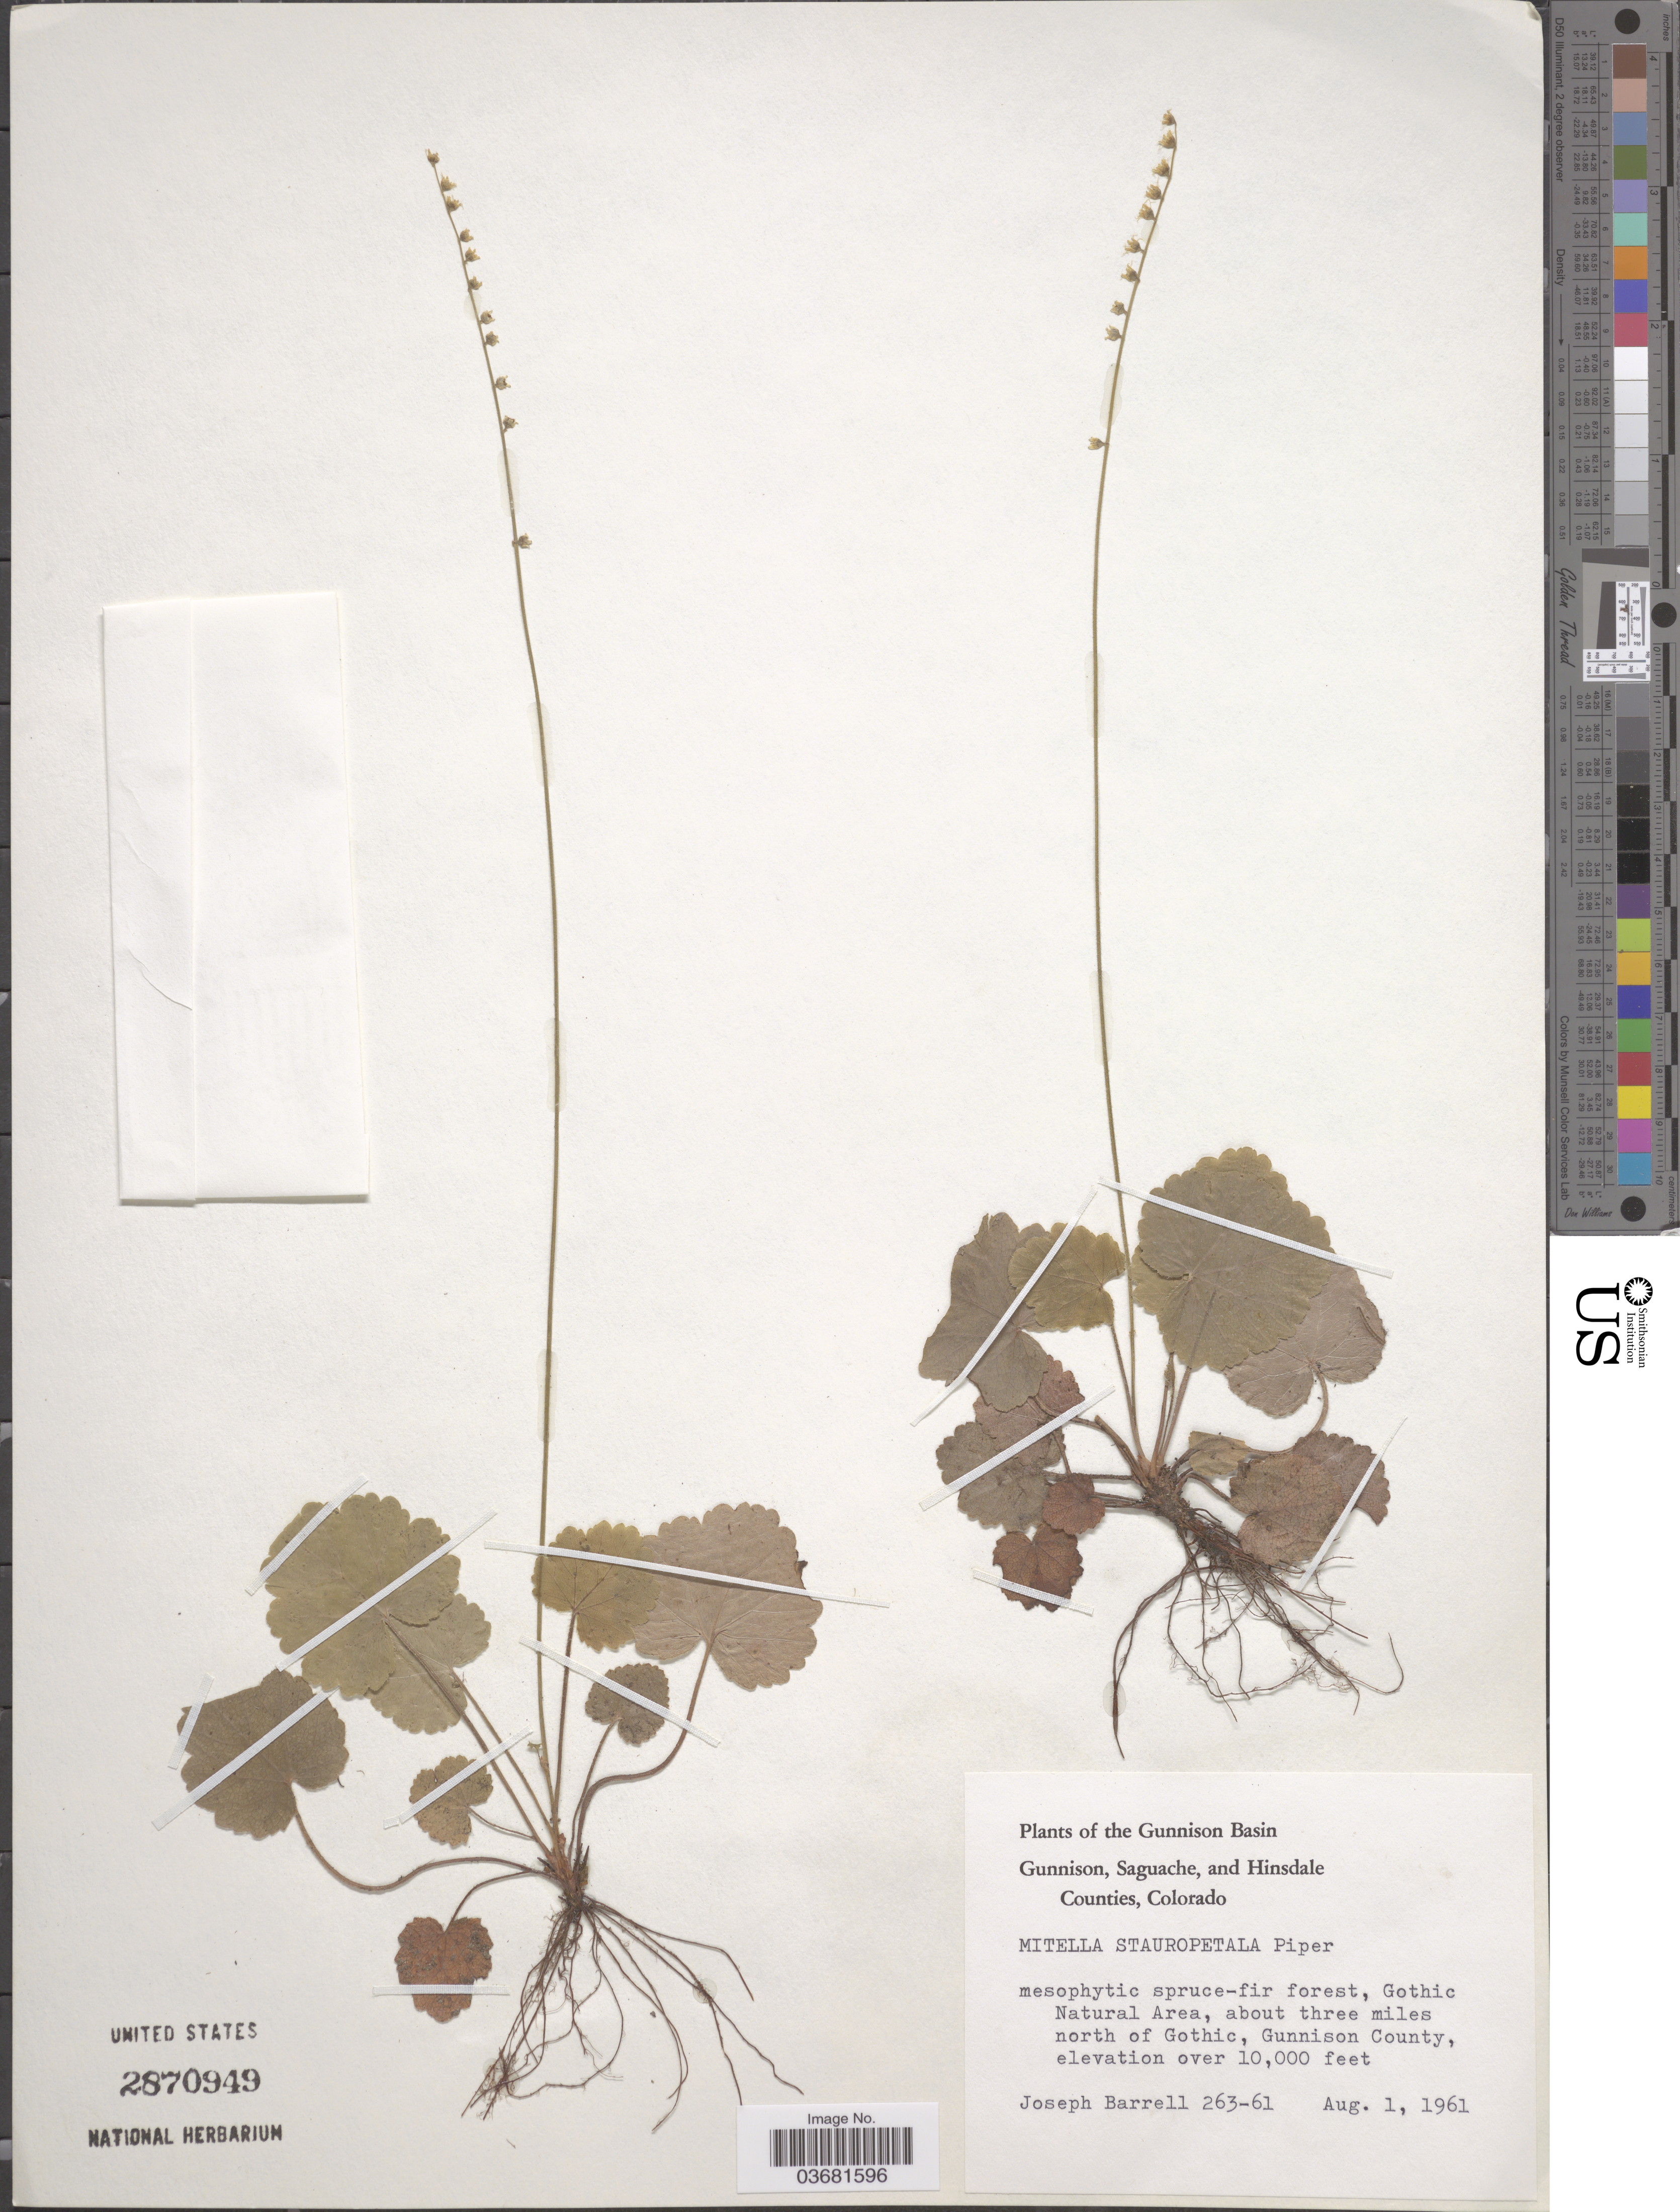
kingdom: Plantae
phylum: Tracheophyta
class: Magnoliopsida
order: Saxifragales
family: Saxifragaceae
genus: Mitella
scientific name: Mitella stauropetala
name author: Piper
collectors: J. Barrell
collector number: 263-61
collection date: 1961-08-01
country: United States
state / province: Colorado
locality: Gunnison Basin. Gothic Natural Area, about three miles north of Gothic, Gunnison County.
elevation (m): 3048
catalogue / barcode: US 2870949